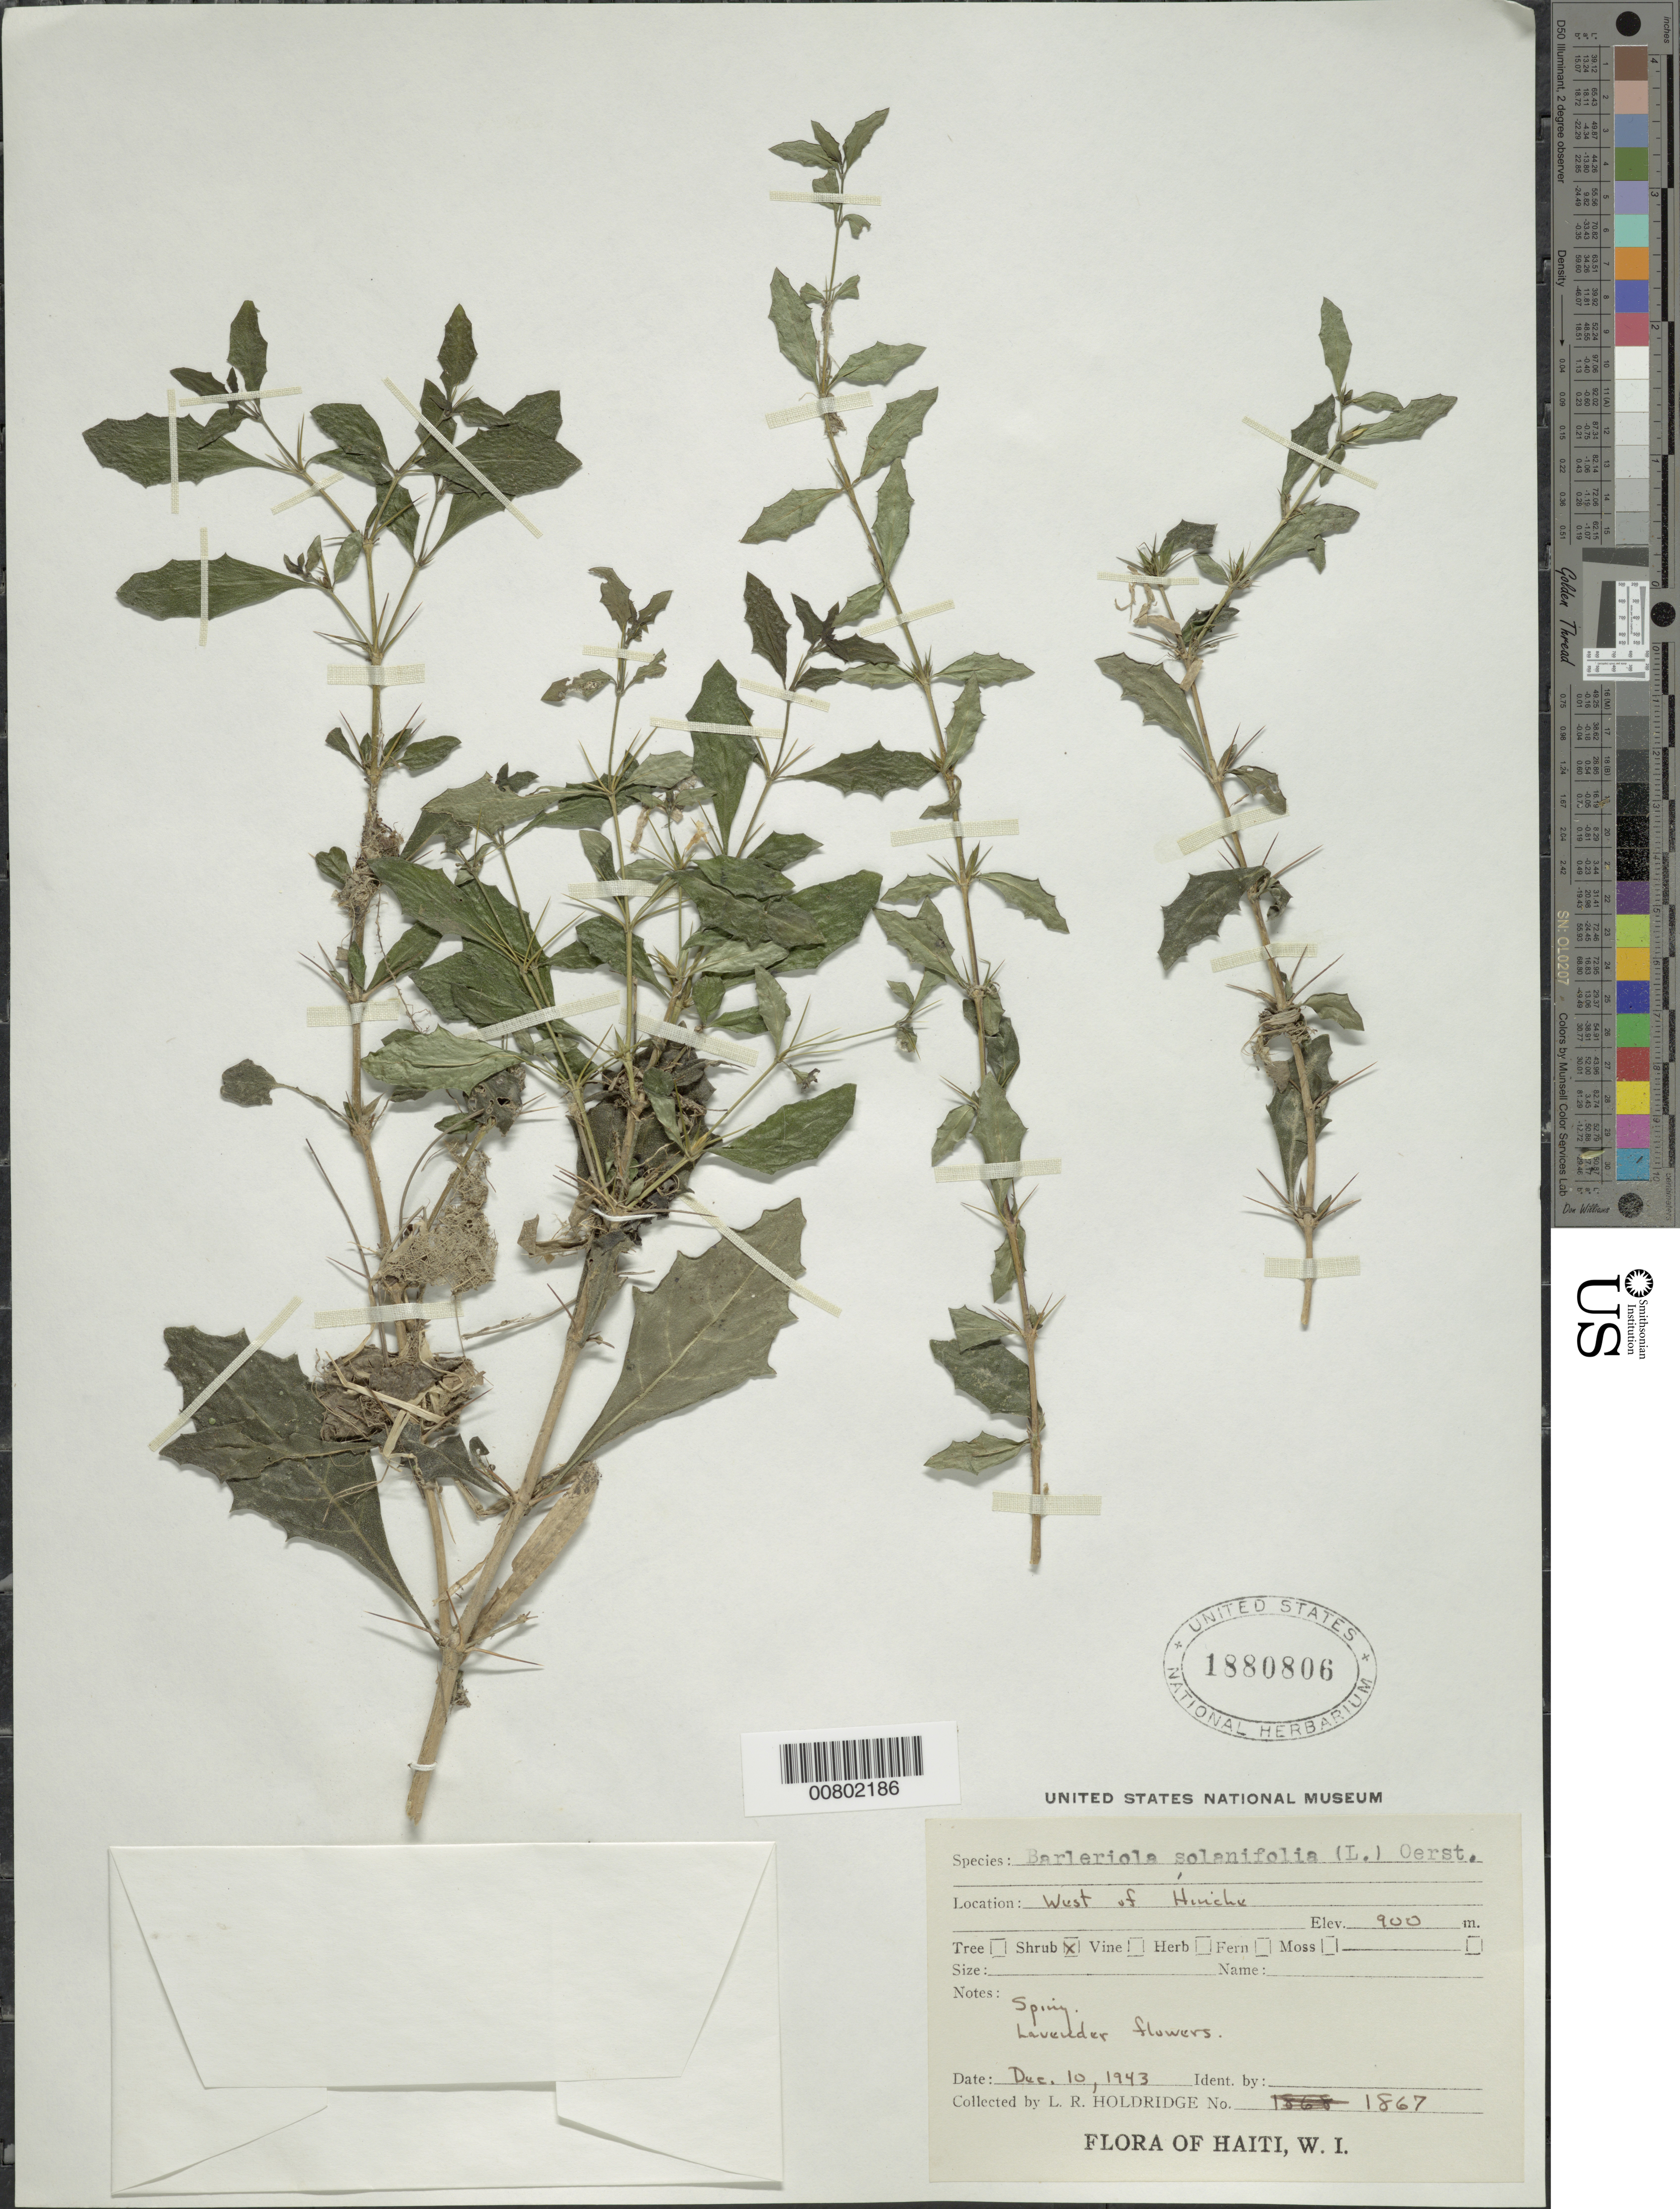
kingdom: Plantae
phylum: Tracheophyta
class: Magnoliopsida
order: Lamiales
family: Acanthaceae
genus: Barleriola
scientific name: Barleriola solanifolia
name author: (L.) Oerst. ex Lindau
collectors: L. Holdridge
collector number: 1867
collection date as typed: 10 Dec 1943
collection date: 1943-12-10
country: Haiti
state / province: Artibonite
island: Hispaniola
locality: W of Hinche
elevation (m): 900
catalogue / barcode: US 1880806